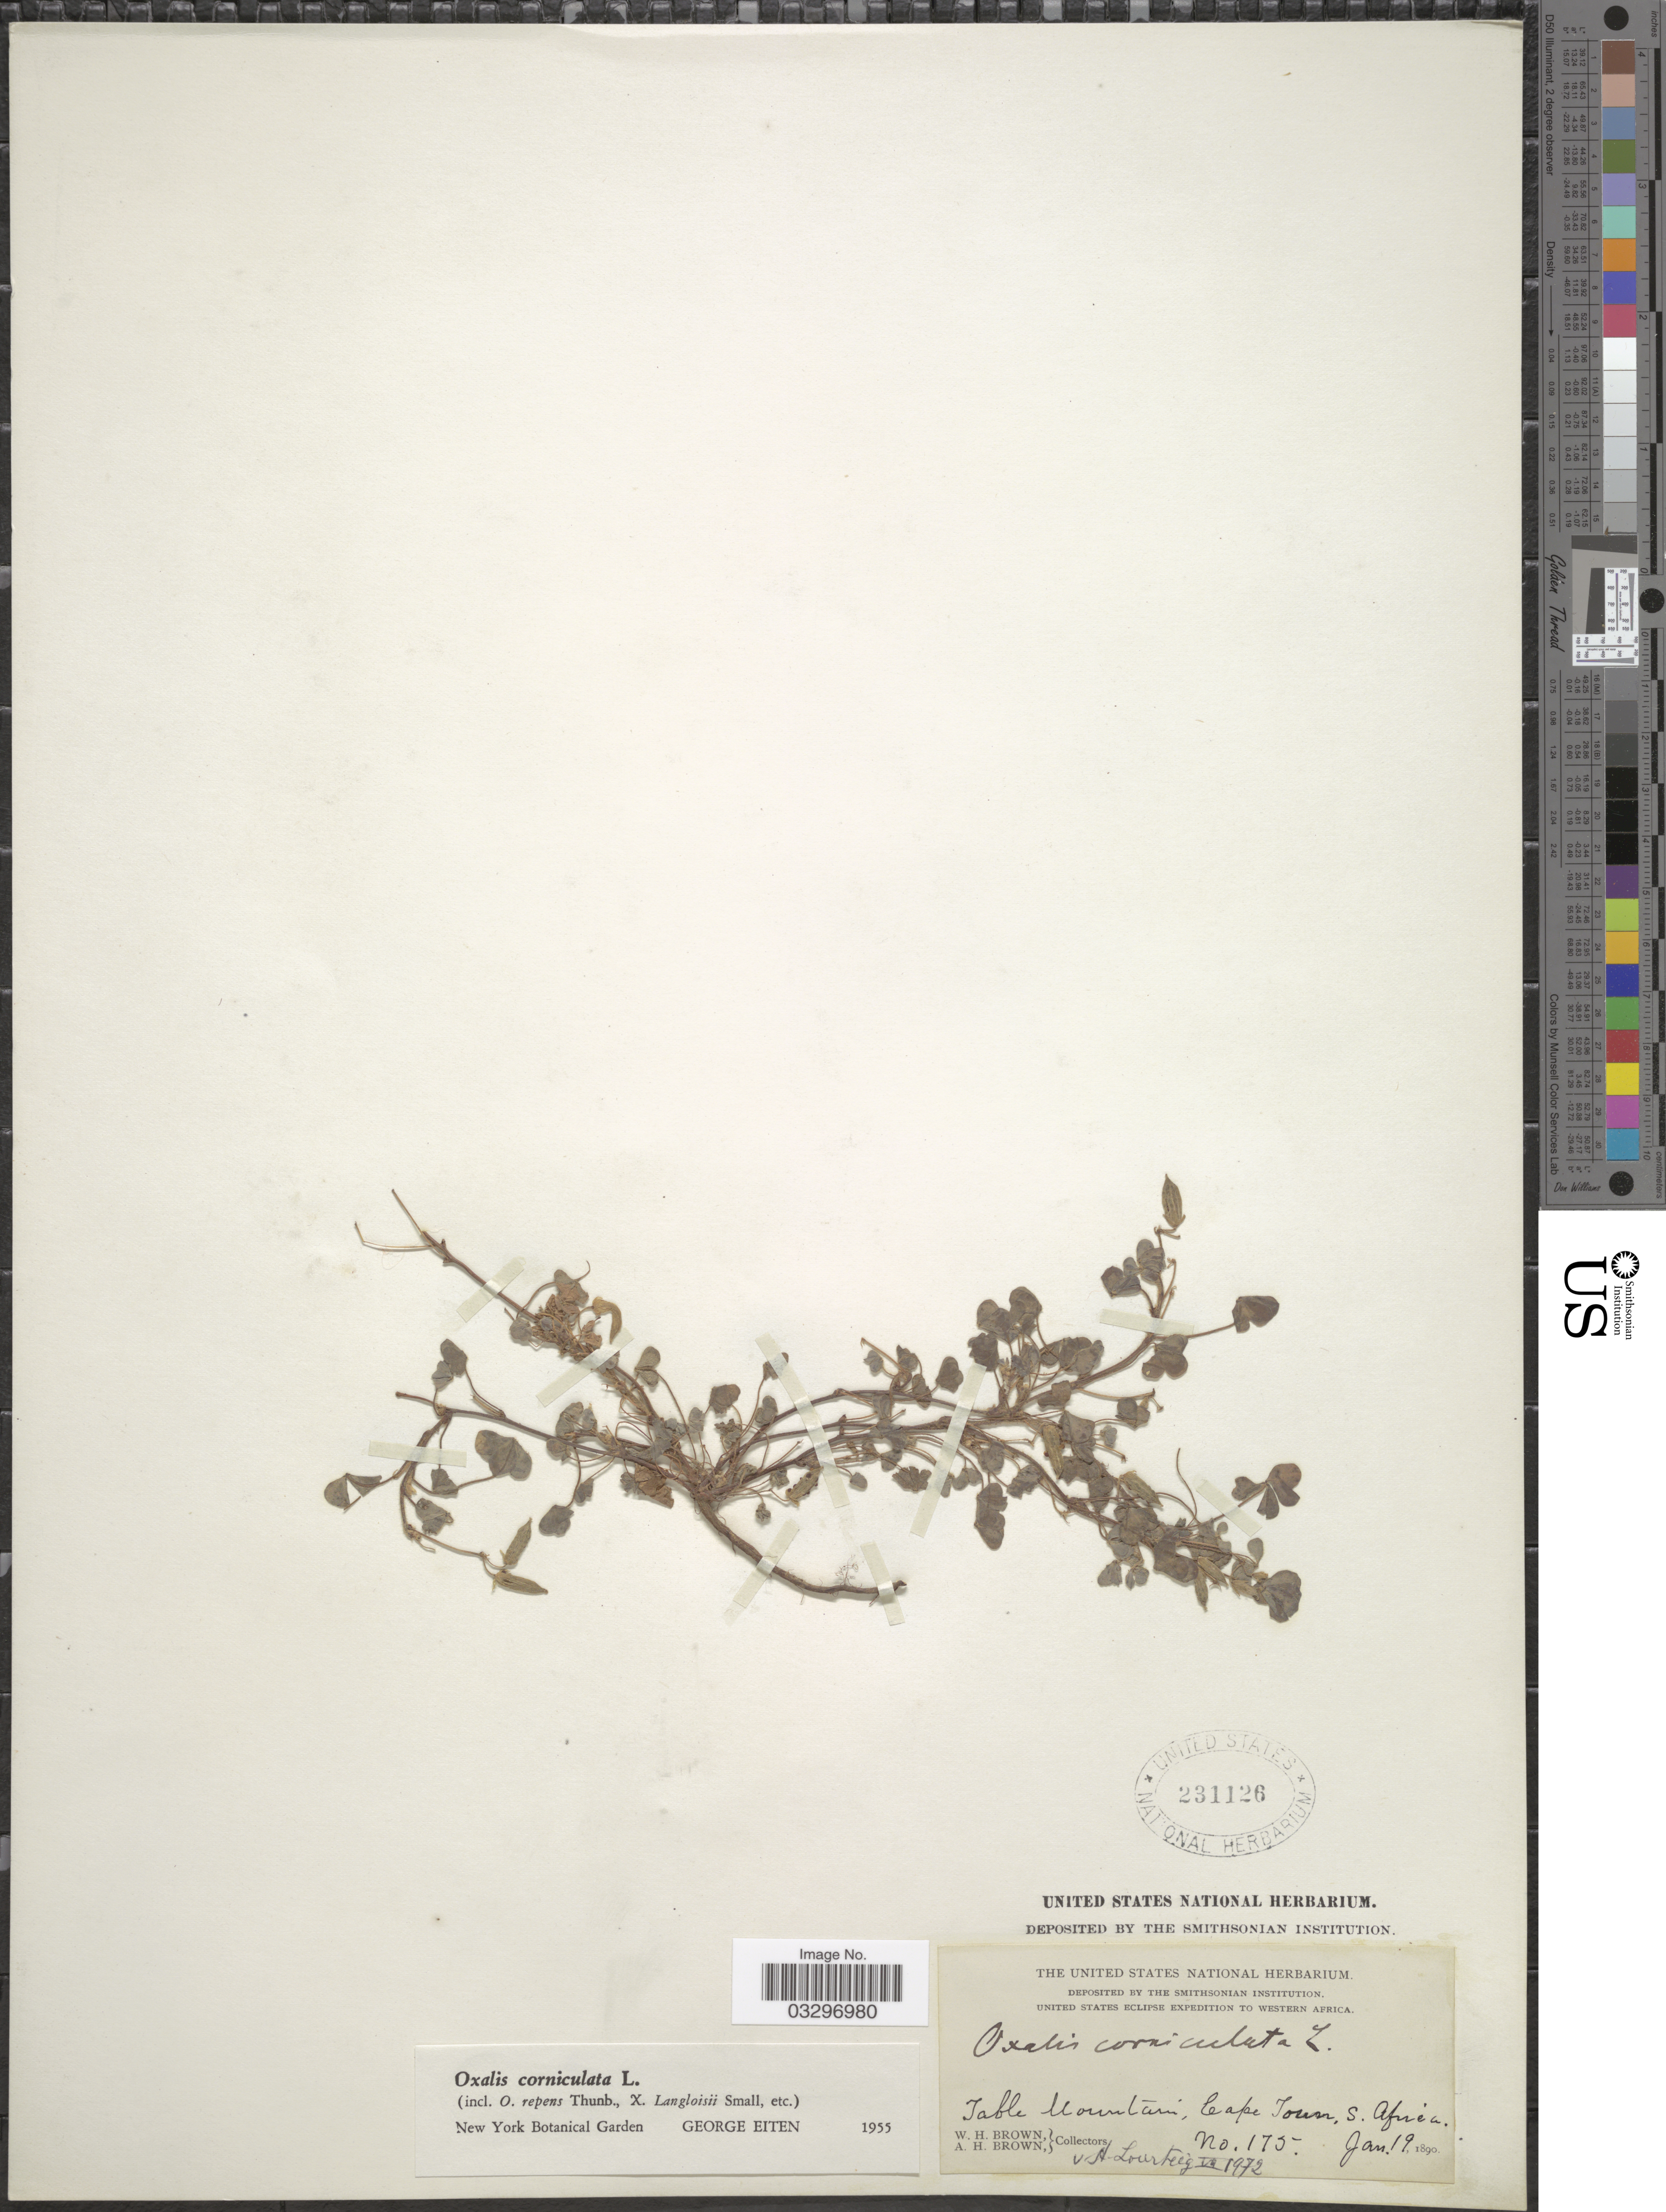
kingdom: Plantae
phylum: Tracheophyta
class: Magnoliopsida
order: Oxalidales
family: Oxalidaceae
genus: Oxalis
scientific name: Oxalis corniculata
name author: L.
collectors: W. H. Brown & A. H. Brown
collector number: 175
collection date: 1890-01-19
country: South Africa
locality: Western Africa. Table Mountain, Cape Town, S. Africa.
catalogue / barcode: US 231126